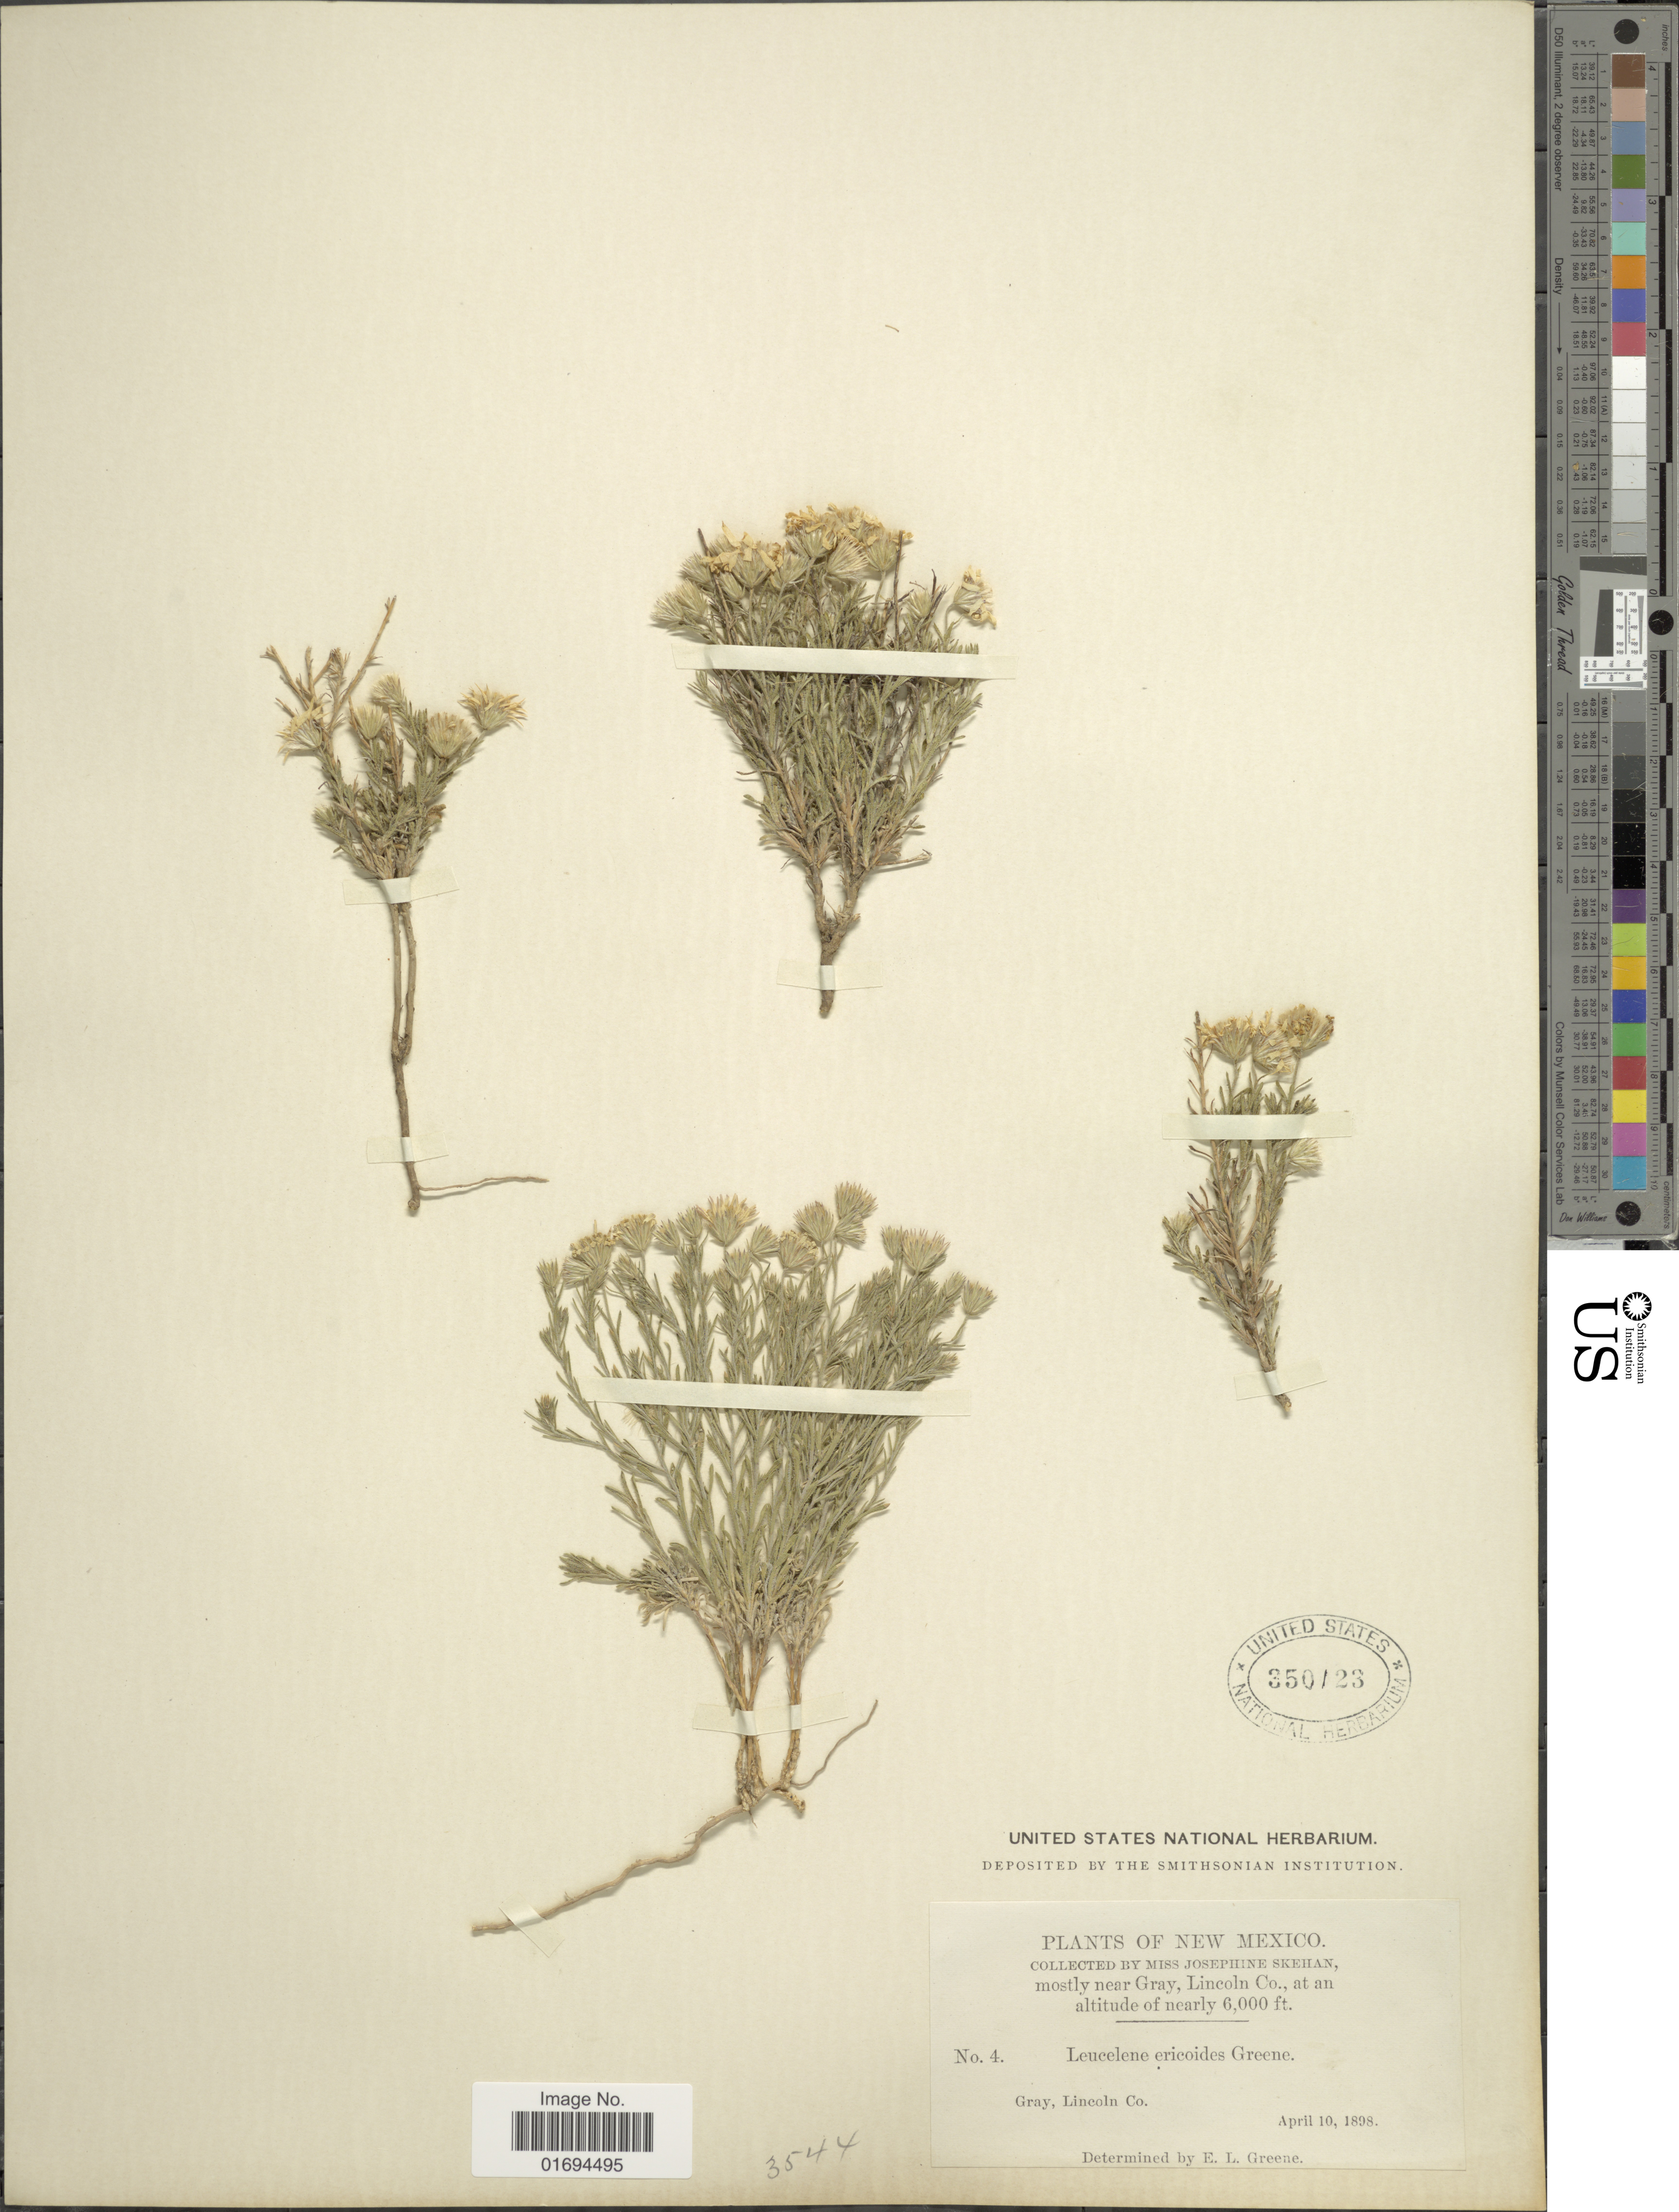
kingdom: Plantae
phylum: Tracheophyta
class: Magnoliopsida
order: Asterales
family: Asteraceae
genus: Chaetopappa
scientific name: Chaetopappa ericoides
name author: (Torr.) G.L. Nesom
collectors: J. Skehan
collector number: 4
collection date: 1898-04-10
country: United States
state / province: New Mexico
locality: Mostly near Gray, Lincoln Co.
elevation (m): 1829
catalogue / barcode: US 350123